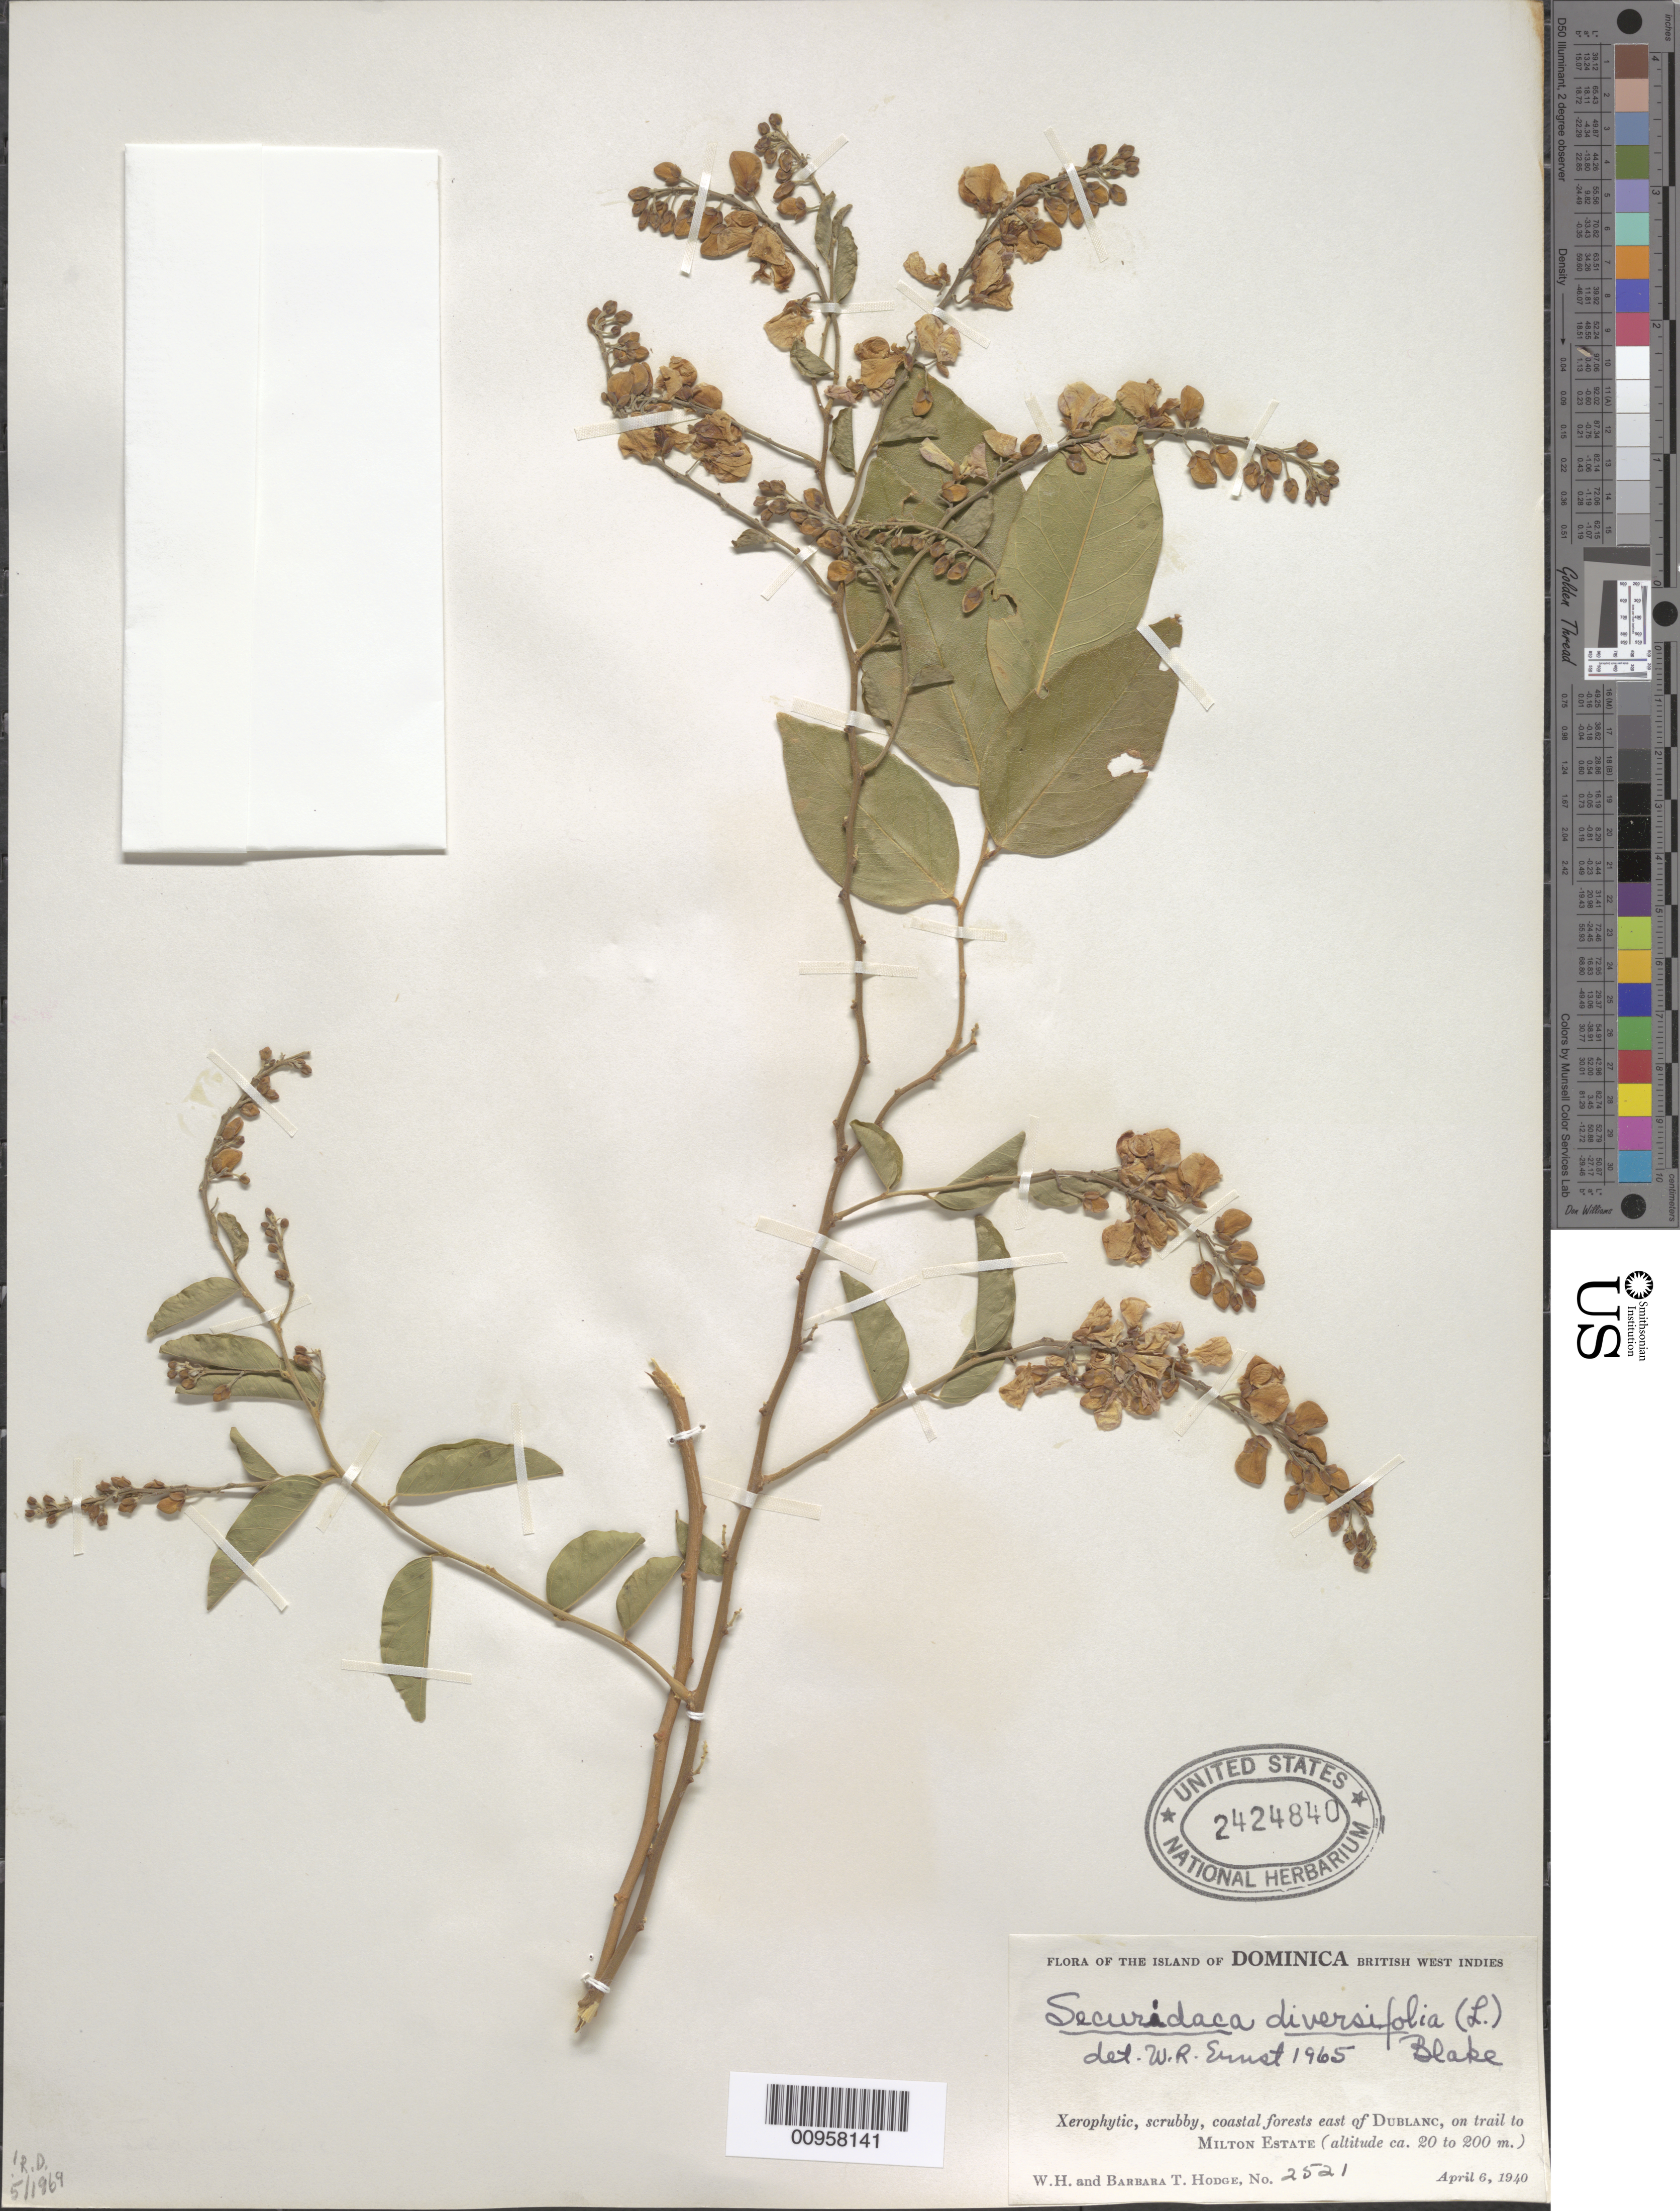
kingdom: Plantae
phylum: Tracheophyta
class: Magnoliopsida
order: Fabales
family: Polygalaceae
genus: Securidaca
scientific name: Securidaca diversifolia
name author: (L.) S.F. Blake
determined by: Ernst, W. R., (US), NMNH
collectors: W. Hodge & B. Hodge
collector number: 2521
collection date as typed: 06 Apr 1940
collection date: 1940-04-06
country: Dominica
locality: E of Dublanc, on trail to Milton Estate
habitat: Xerophytic, scrubby, coastal forests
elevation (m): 20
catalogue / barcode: US 2424840